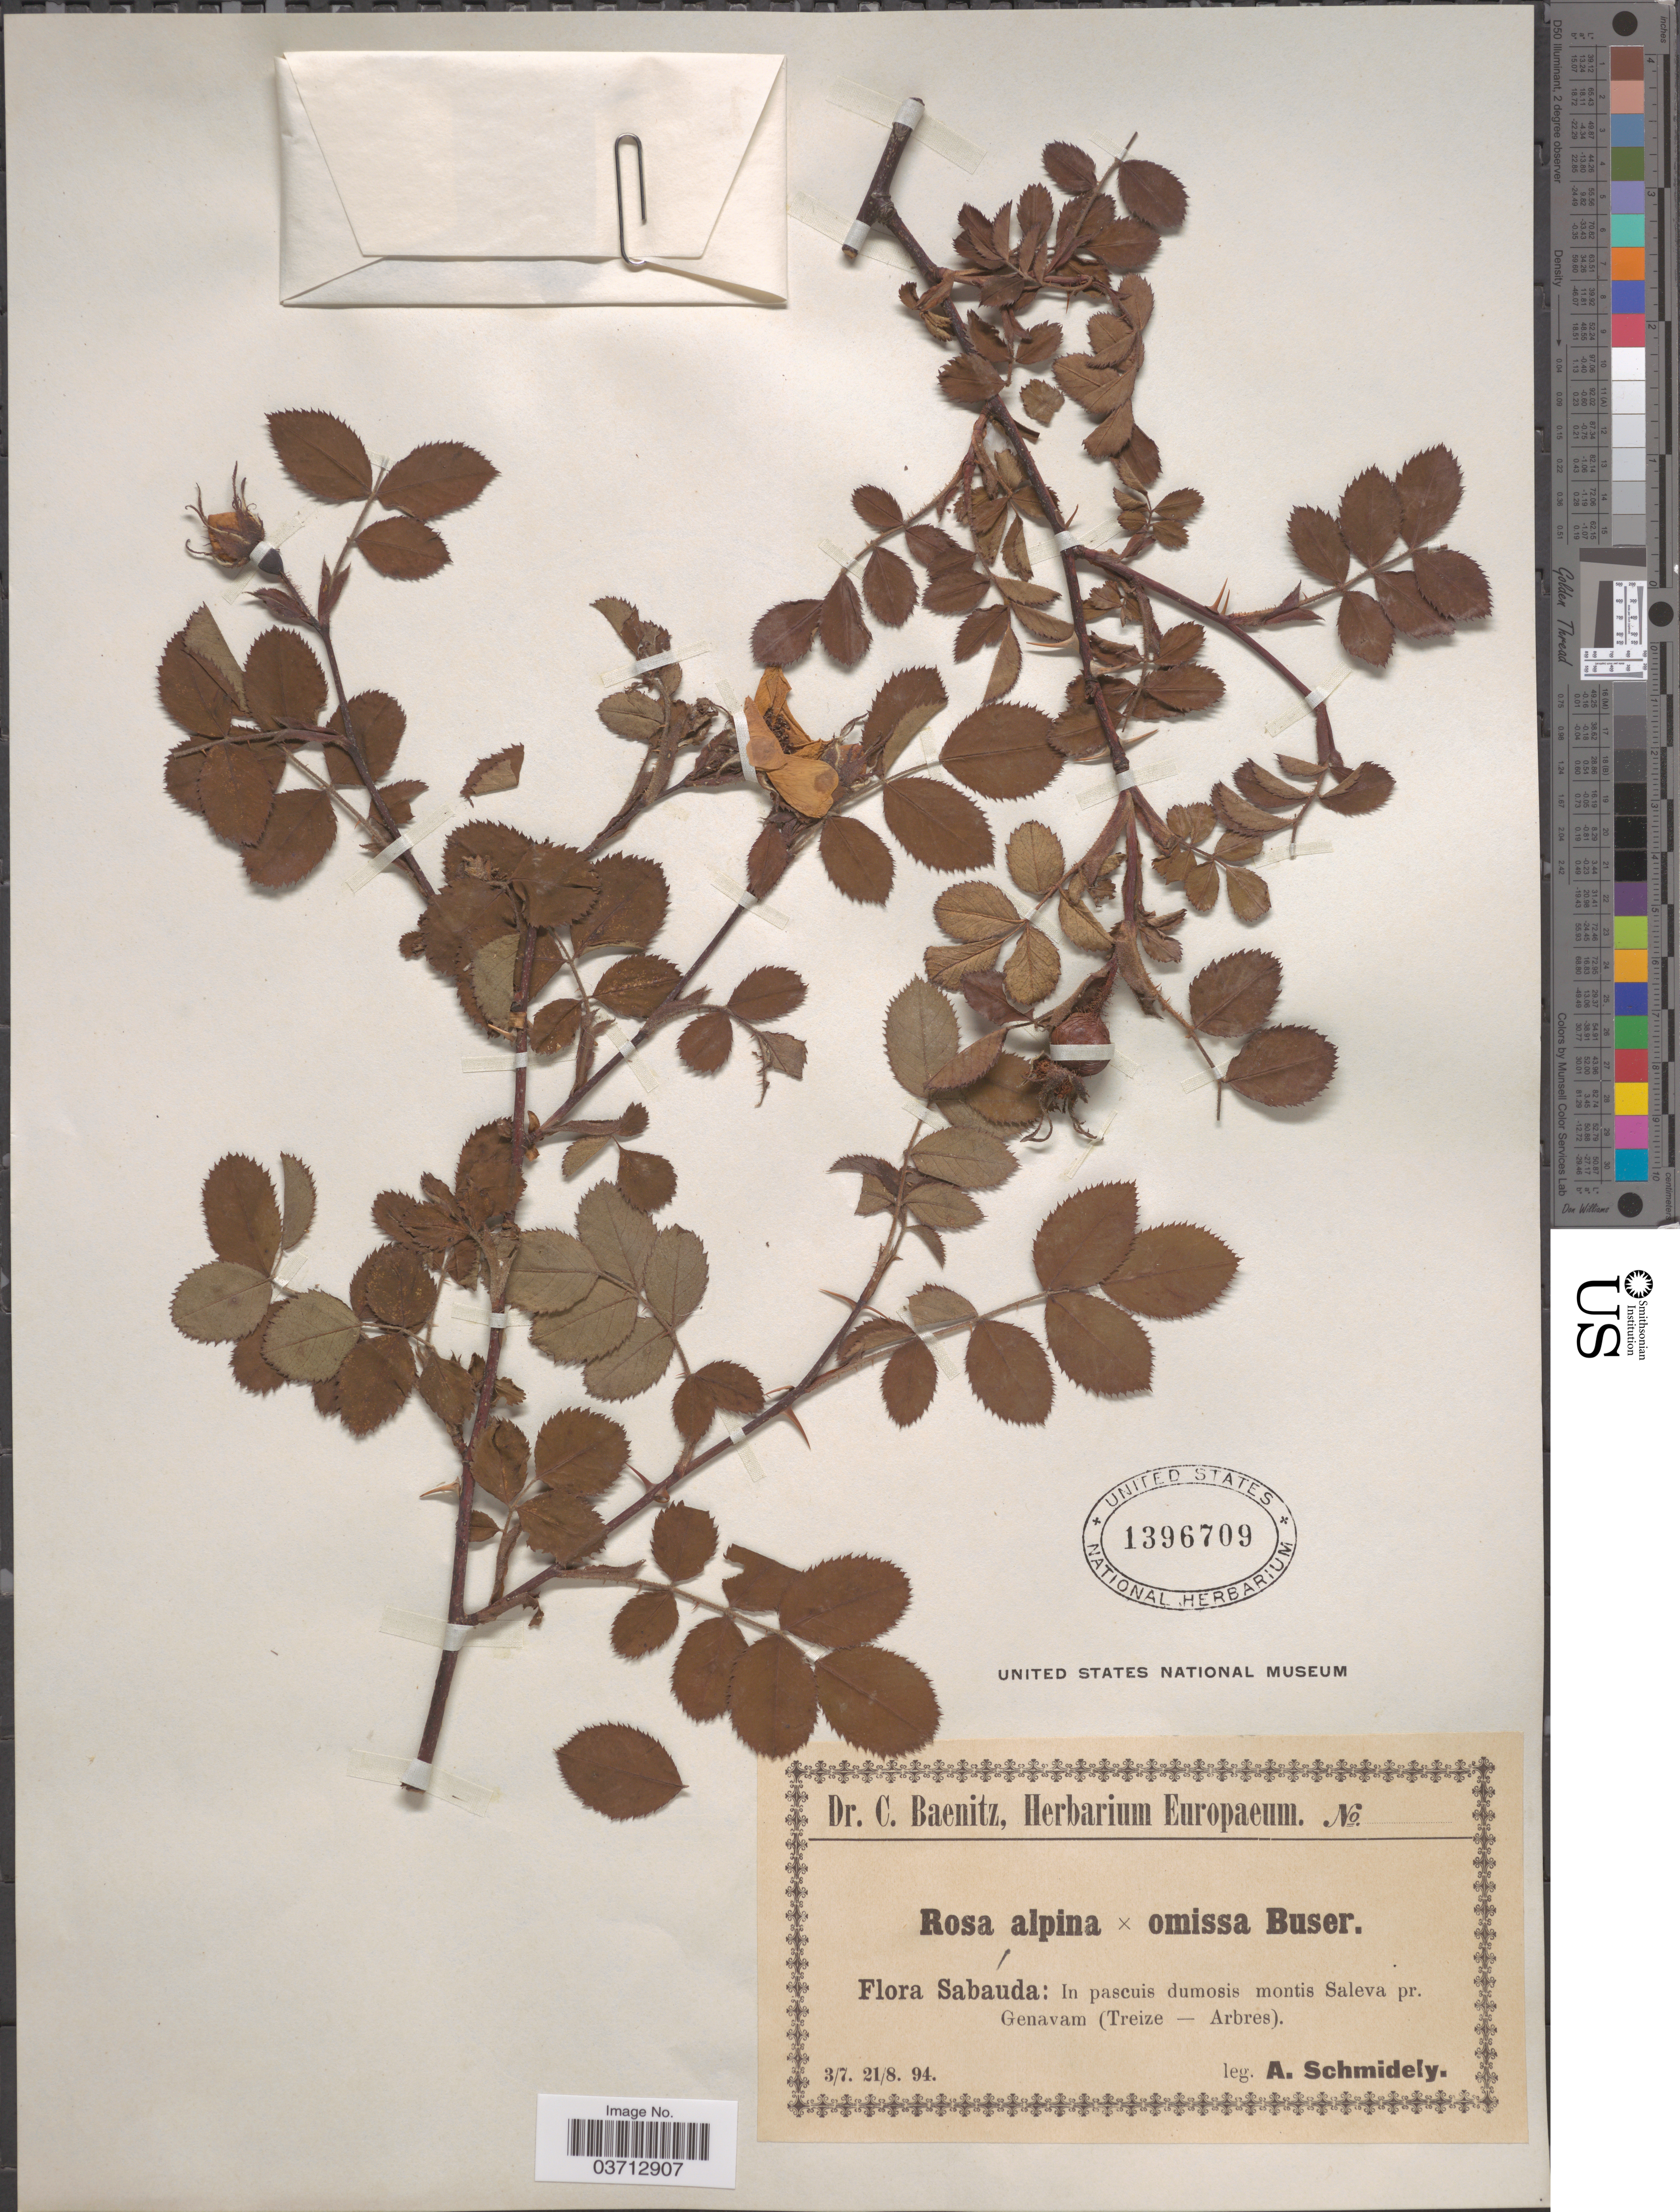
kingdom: Plantae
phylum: Tracheophyta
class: Magnoliopsida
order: Rosales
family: Rosaceae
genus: Rosa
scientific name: Rosa alpina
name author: L.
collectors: A. Schmidely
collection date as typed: Transcribed d/m/y: 3/7/94 to 21/8/94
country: France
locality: Sabauda: In pascuis dumosis montis Saleva pr. Genavam (Treize - Arbres).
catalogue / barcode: US 1396709